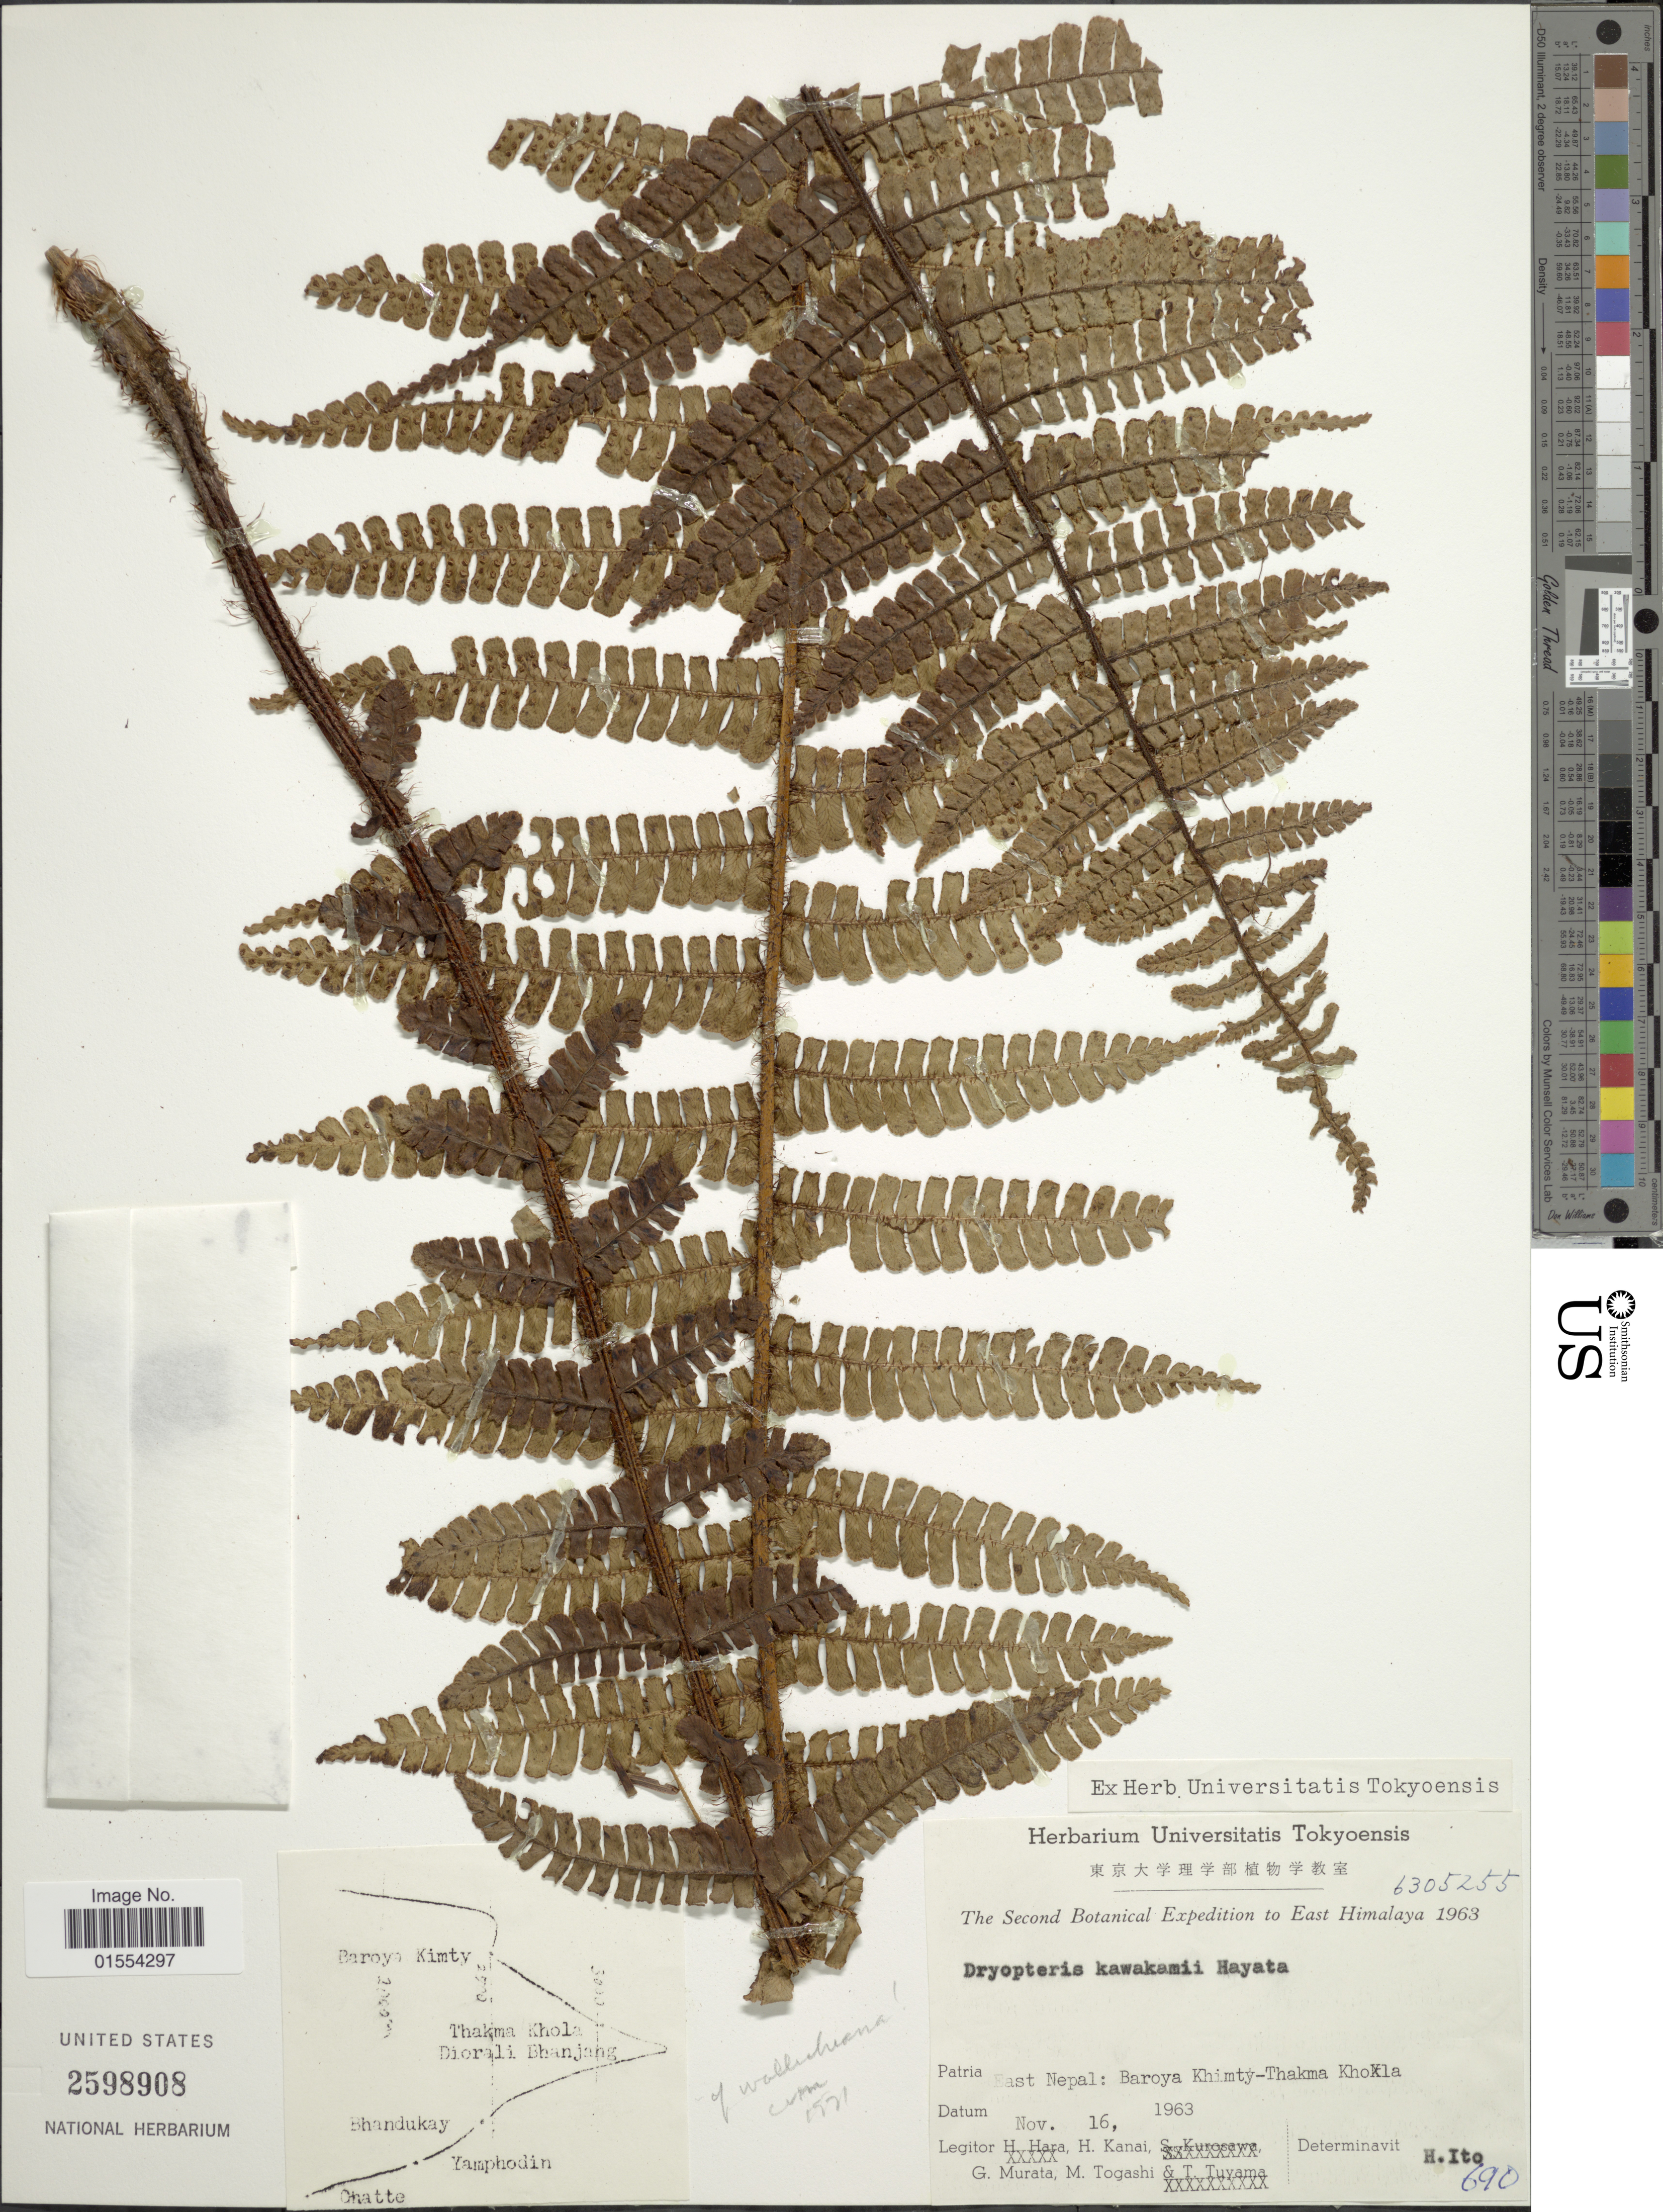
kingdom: Plantae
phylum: Tracheophyta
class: Polypodiopsida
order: Polypodiales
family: Dryopteridaceae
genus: Dryopteris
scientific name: Dryopteris kawakamii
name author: Hayata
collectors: H. Hara, G. Murata, H. Kanai & M. Togashi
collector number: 6305255*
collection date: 1963-11-16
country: Nepal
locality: East Nepal: Baroya Khimty-Thakma Khokla.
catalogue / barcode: US 2598908